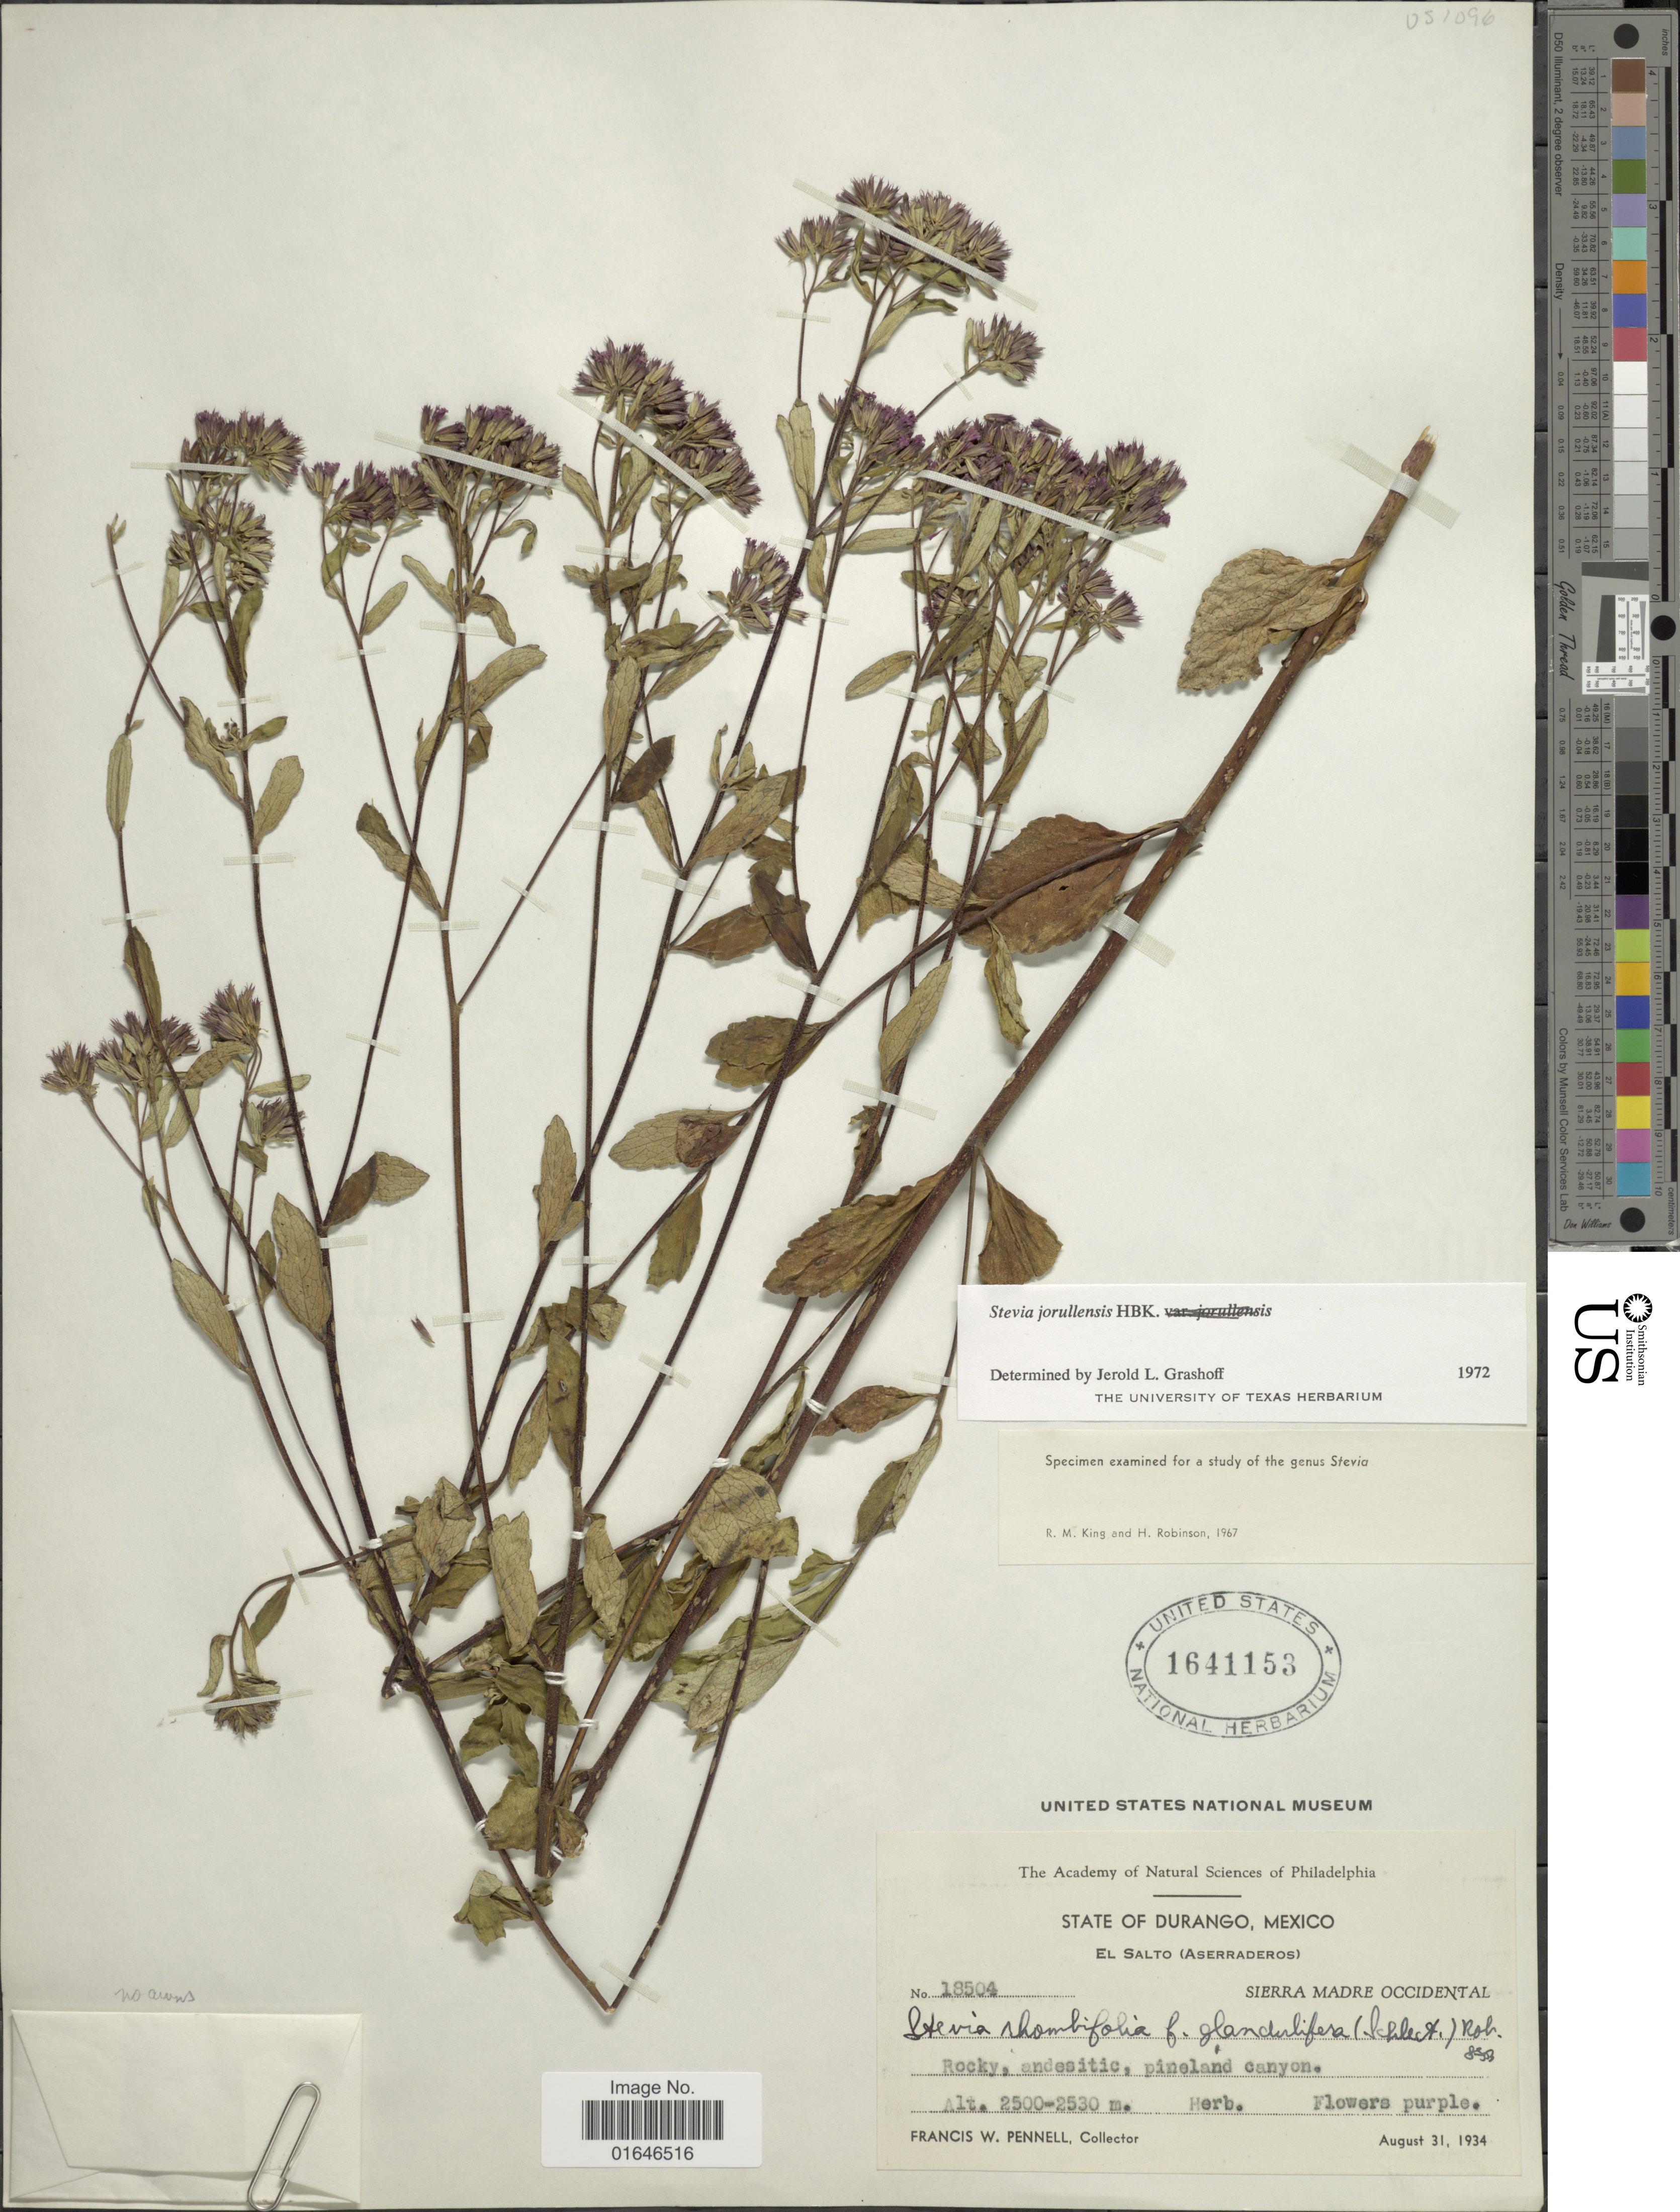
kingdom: Plantae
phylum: Tracheophyta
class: Magnoliopsida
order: Asterales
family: Asteraceae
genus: Stevia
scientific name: Stevia jorullensis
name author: Kunth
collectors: F. W. Pennell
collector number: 18504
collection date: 1934-08-31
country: Mexico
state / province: Durango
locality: State of Durango, EL Salto ( Aserraderos ) Sierra Madre Occidental.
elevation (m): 2500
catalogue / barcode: US 1641153